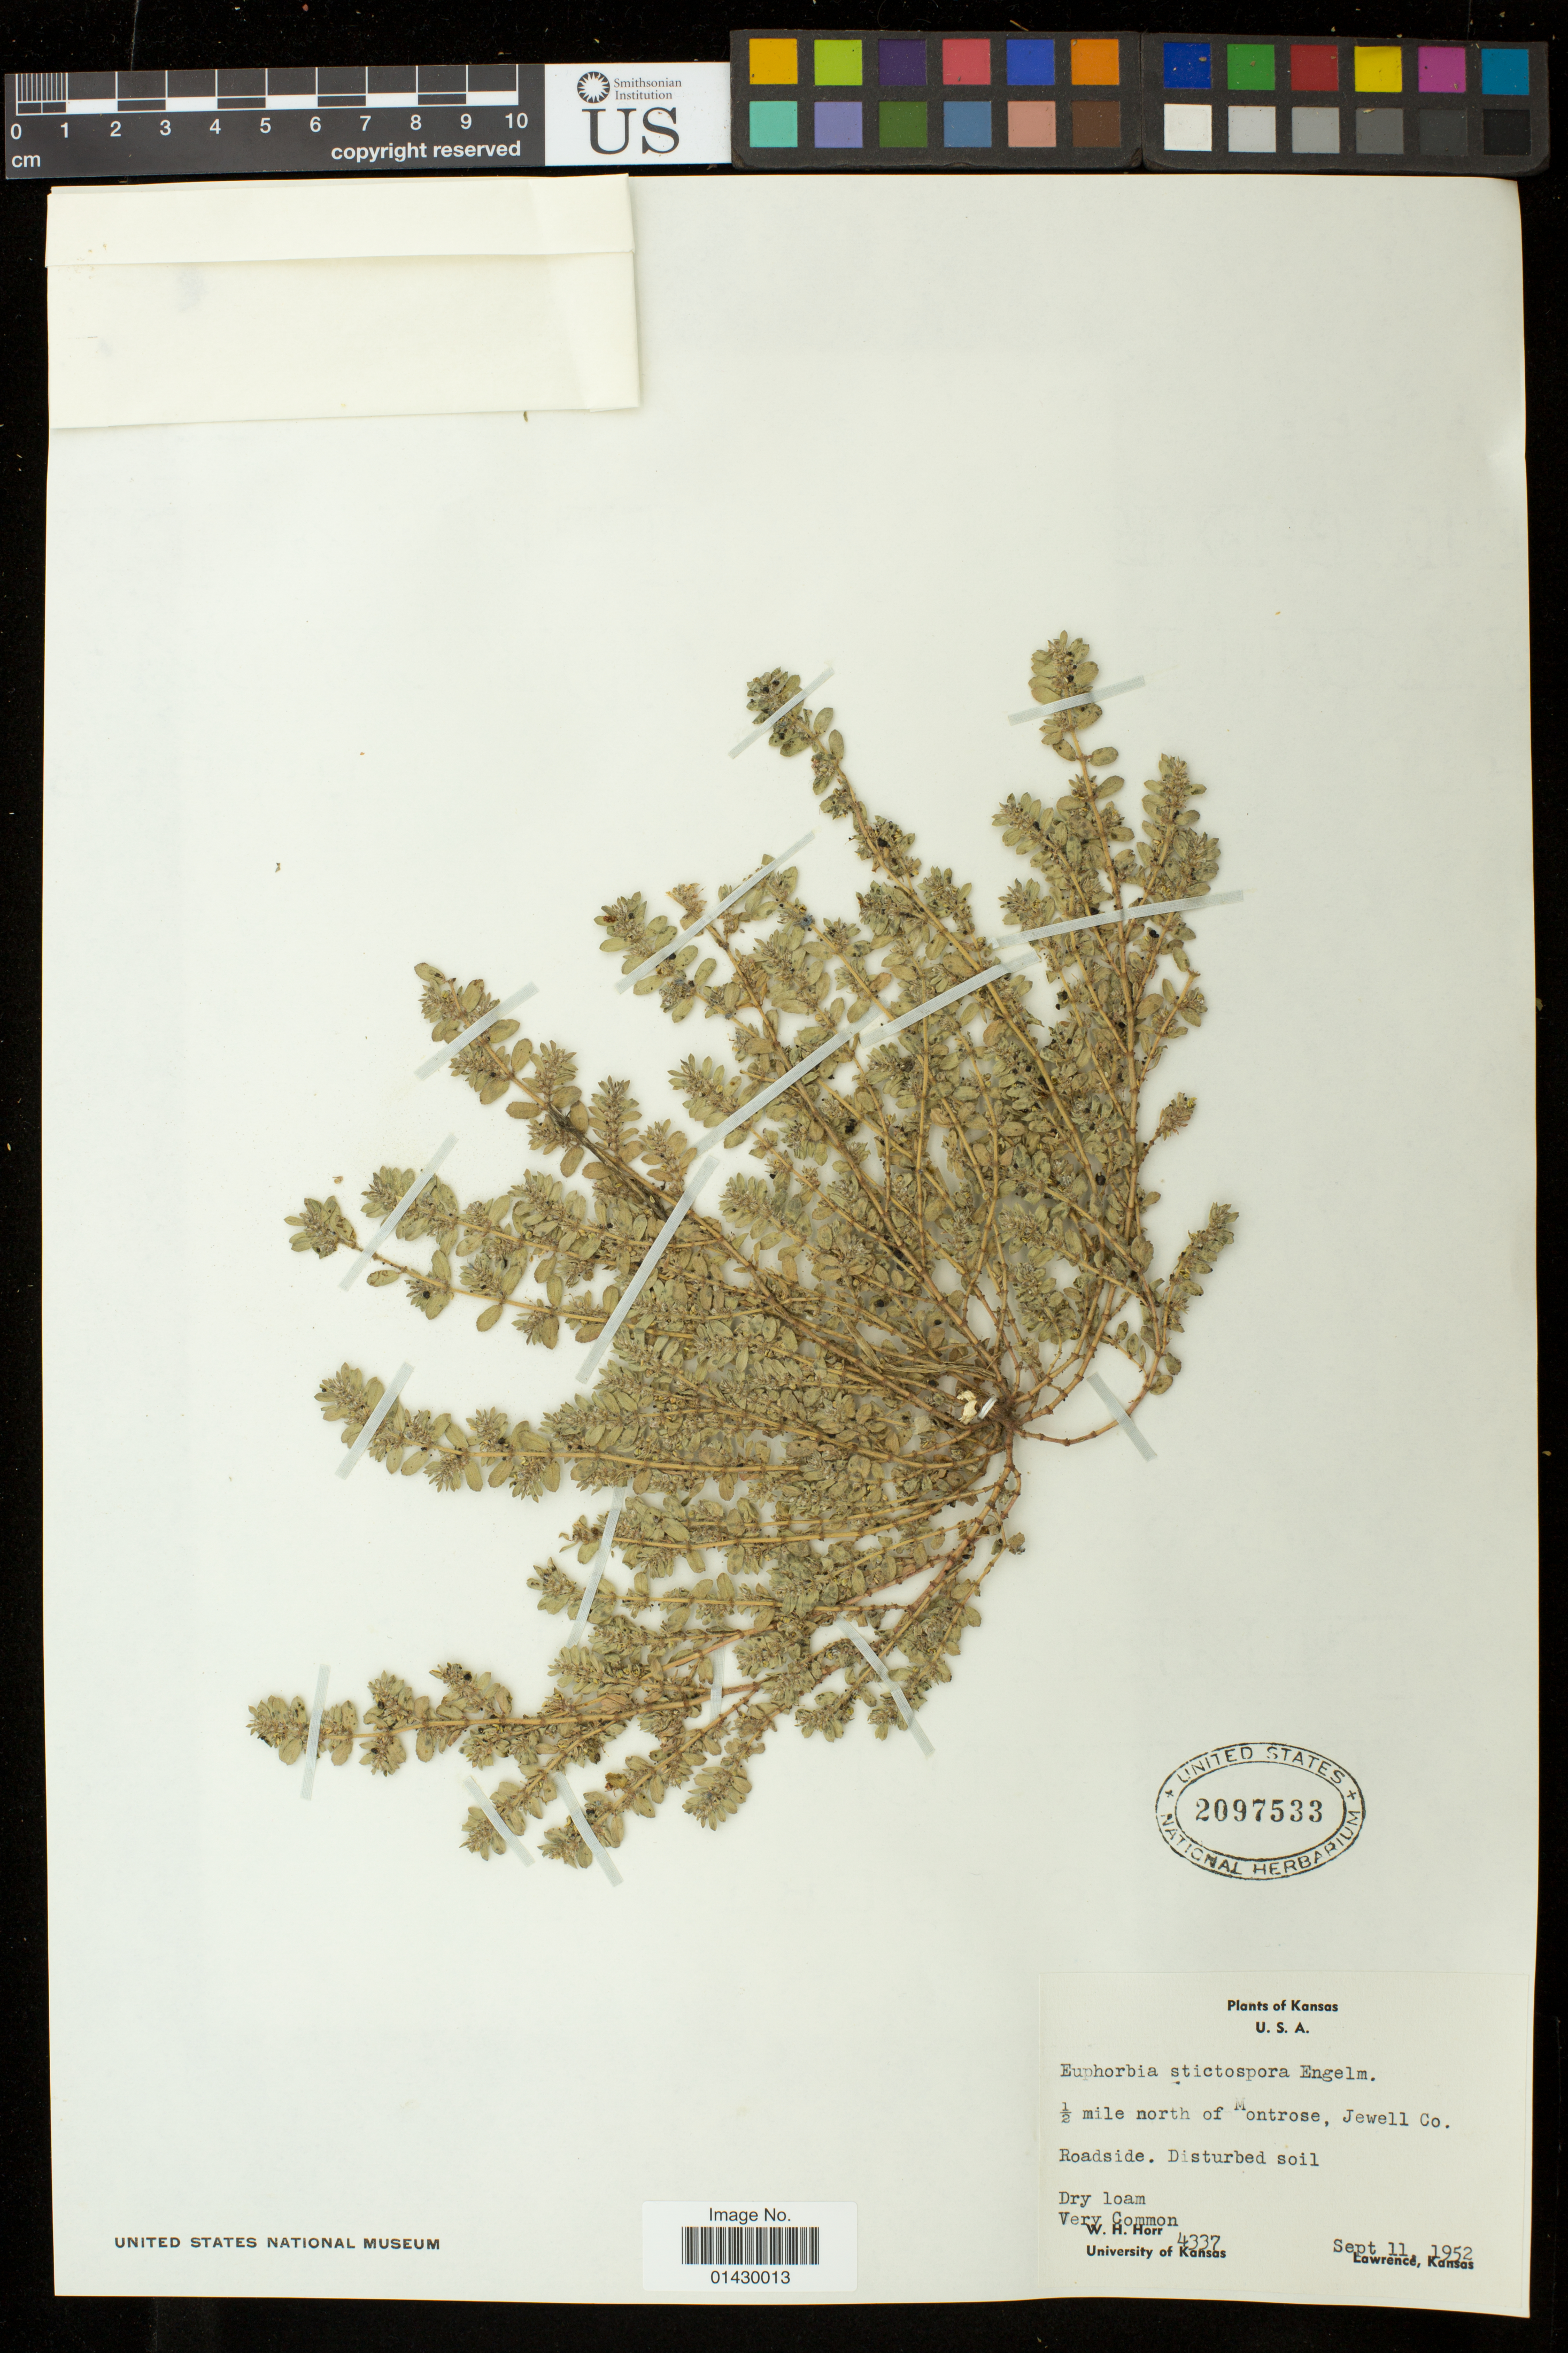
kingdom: Plantae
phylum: Tracheophyta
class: Magnoliopsida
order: Malpighiales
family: Euphorbiaceae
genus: Euphorbia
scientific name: Euphorbia stictospora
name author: Engelm.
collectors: W. H. Horr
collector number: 4337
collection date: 1952-09-11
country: United States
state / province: Kansas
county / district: Jewell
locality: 1/2 mile nor of Montrose, Jewell County.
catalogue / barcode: US 2097533